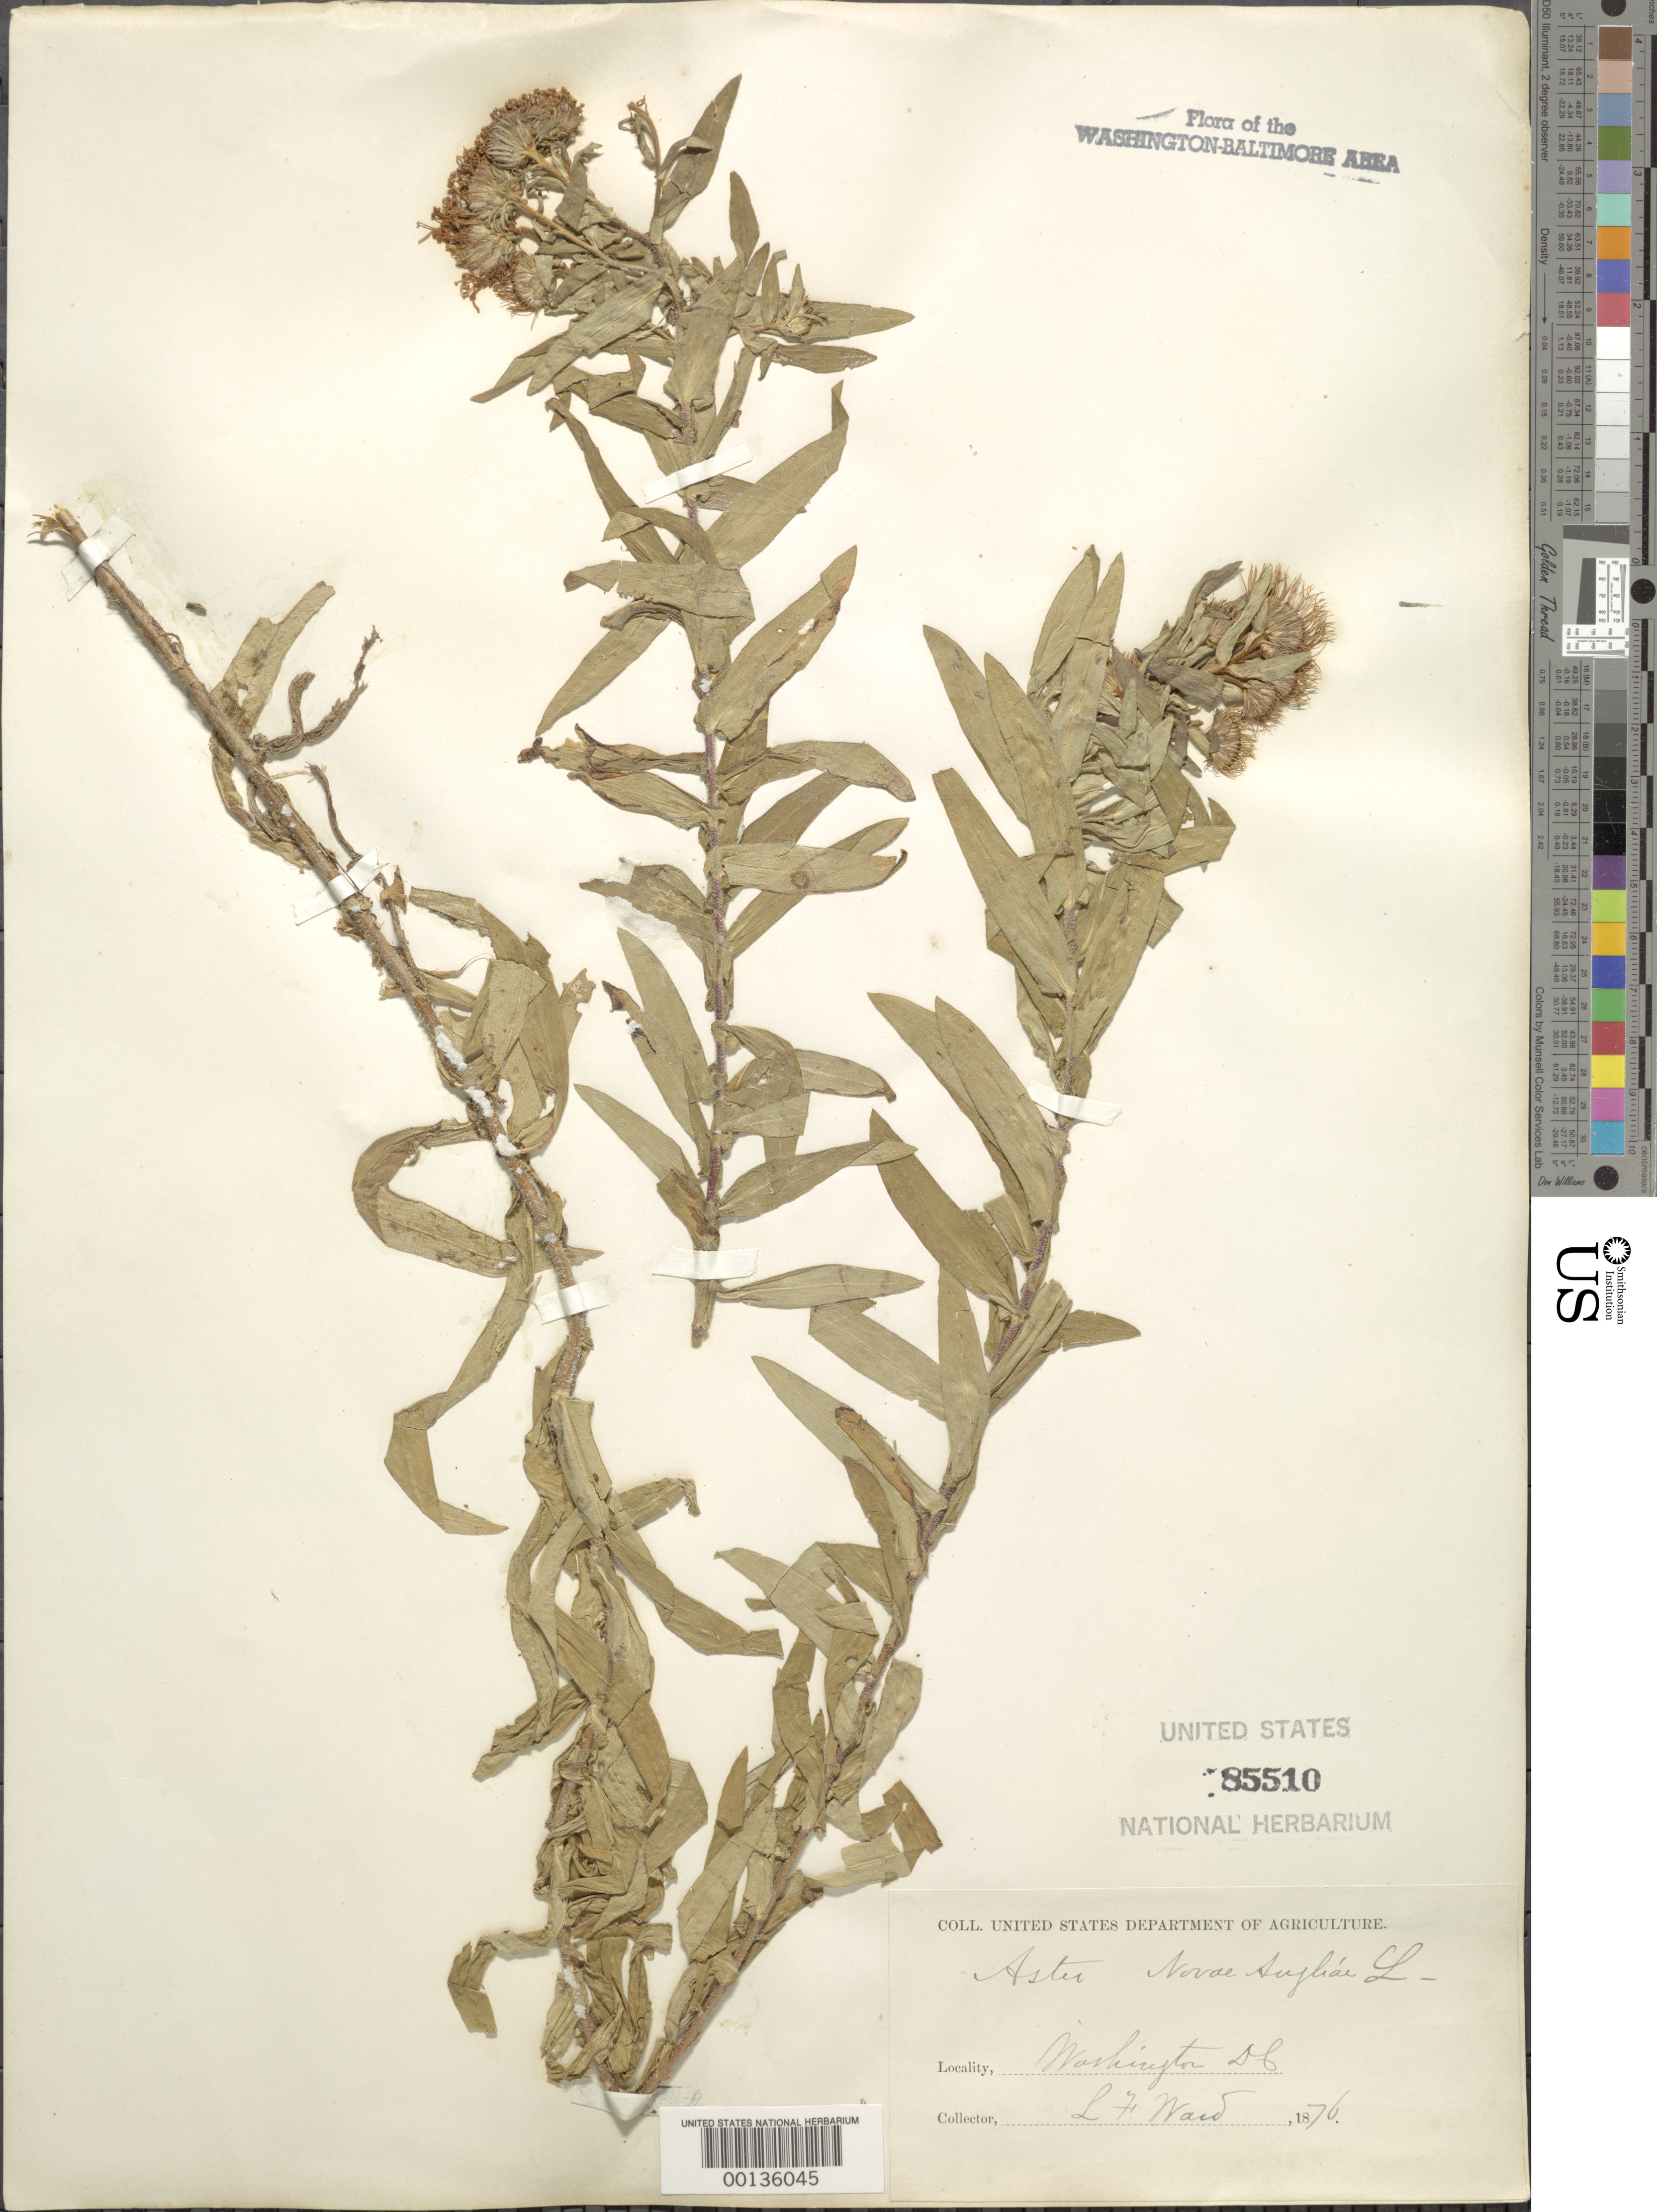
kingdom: Plantae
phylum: Tracheophyta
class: Magnoliopsida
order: Asterales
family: Asteraceae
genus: Symphyotrichum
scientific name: Symphyotrichum novae-angliae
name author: (L.) G.L. Nesom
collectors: L. F. Ward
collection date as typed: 1870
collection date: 1870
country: United States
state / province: District of Columbia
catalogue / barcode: US 85510